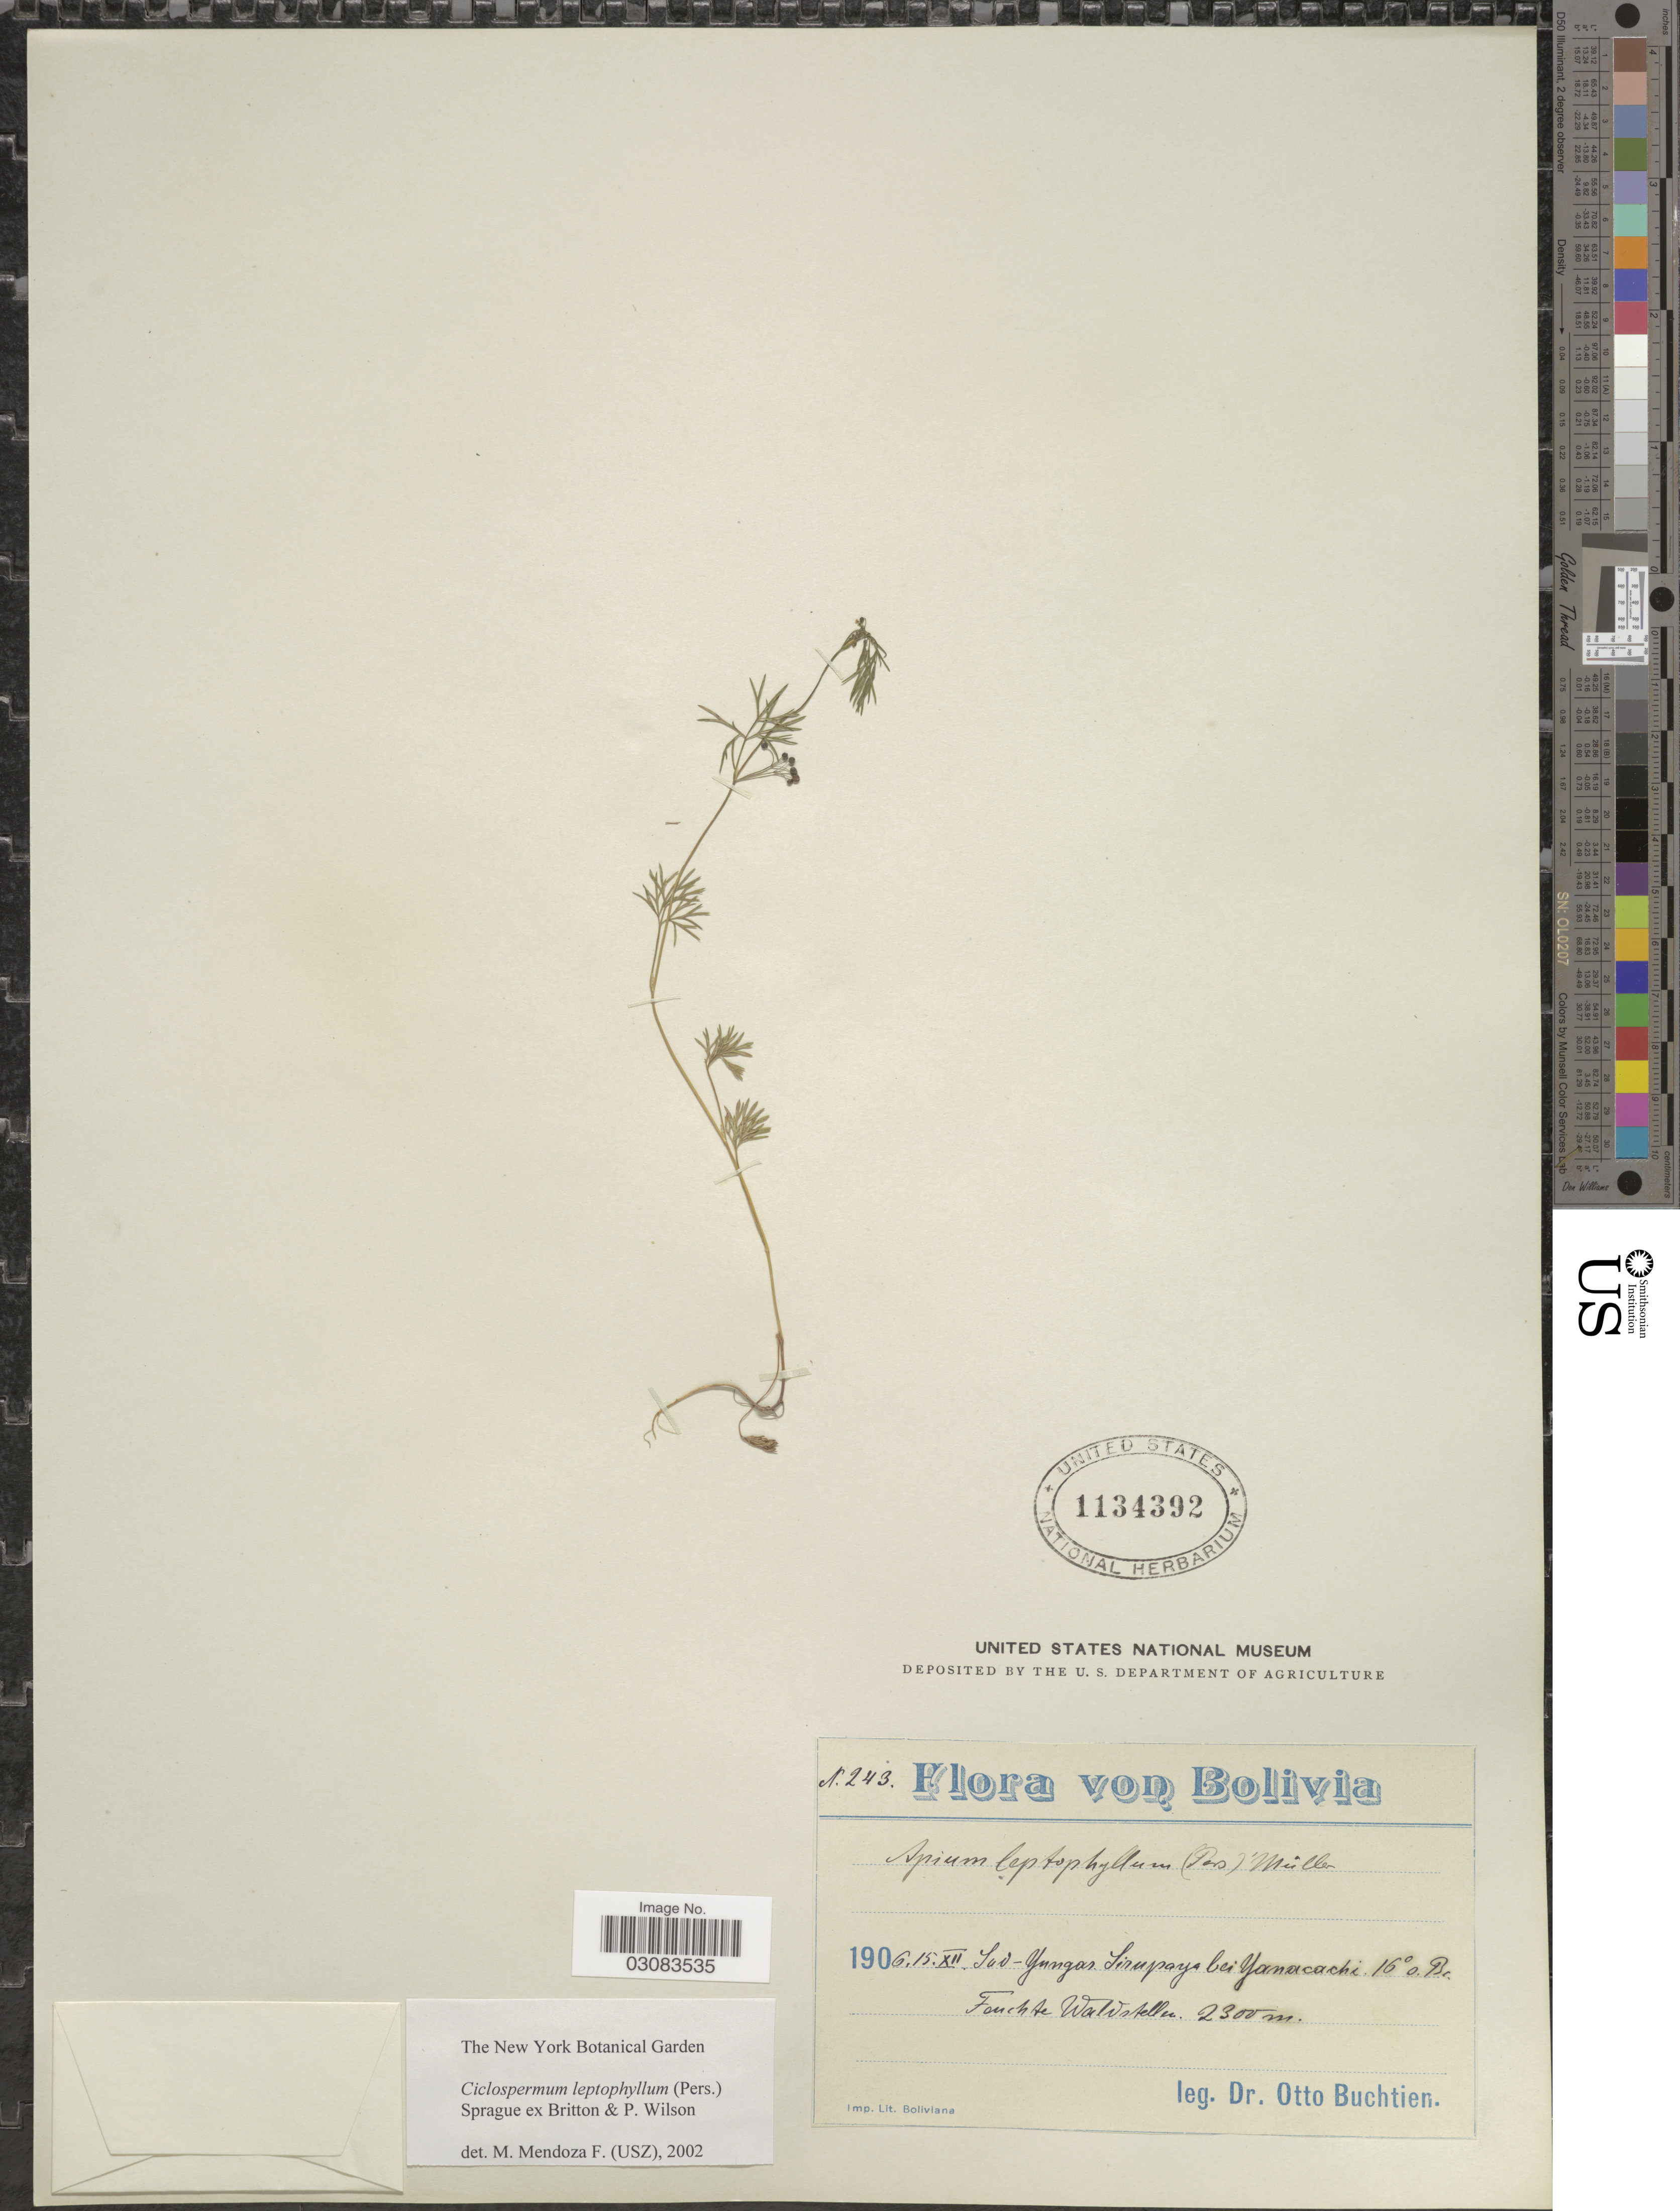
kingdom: Plantae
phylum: Tracheophyta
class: Magnoliopsida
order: Apiales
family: Apiaceae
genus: Cyclospermum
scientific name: Cyclospermum leptophyllum var. leptophyllum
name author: (Pers.) Sprague ex Britton & P. Wilson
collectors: O. Buchtien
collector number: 243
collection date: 1906-12-15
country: Bolivia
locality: Sud-Yungas Sirupaya bei Yanacachi. Feuchte Waldstelle.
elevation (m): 2300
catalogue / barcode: US 1134392